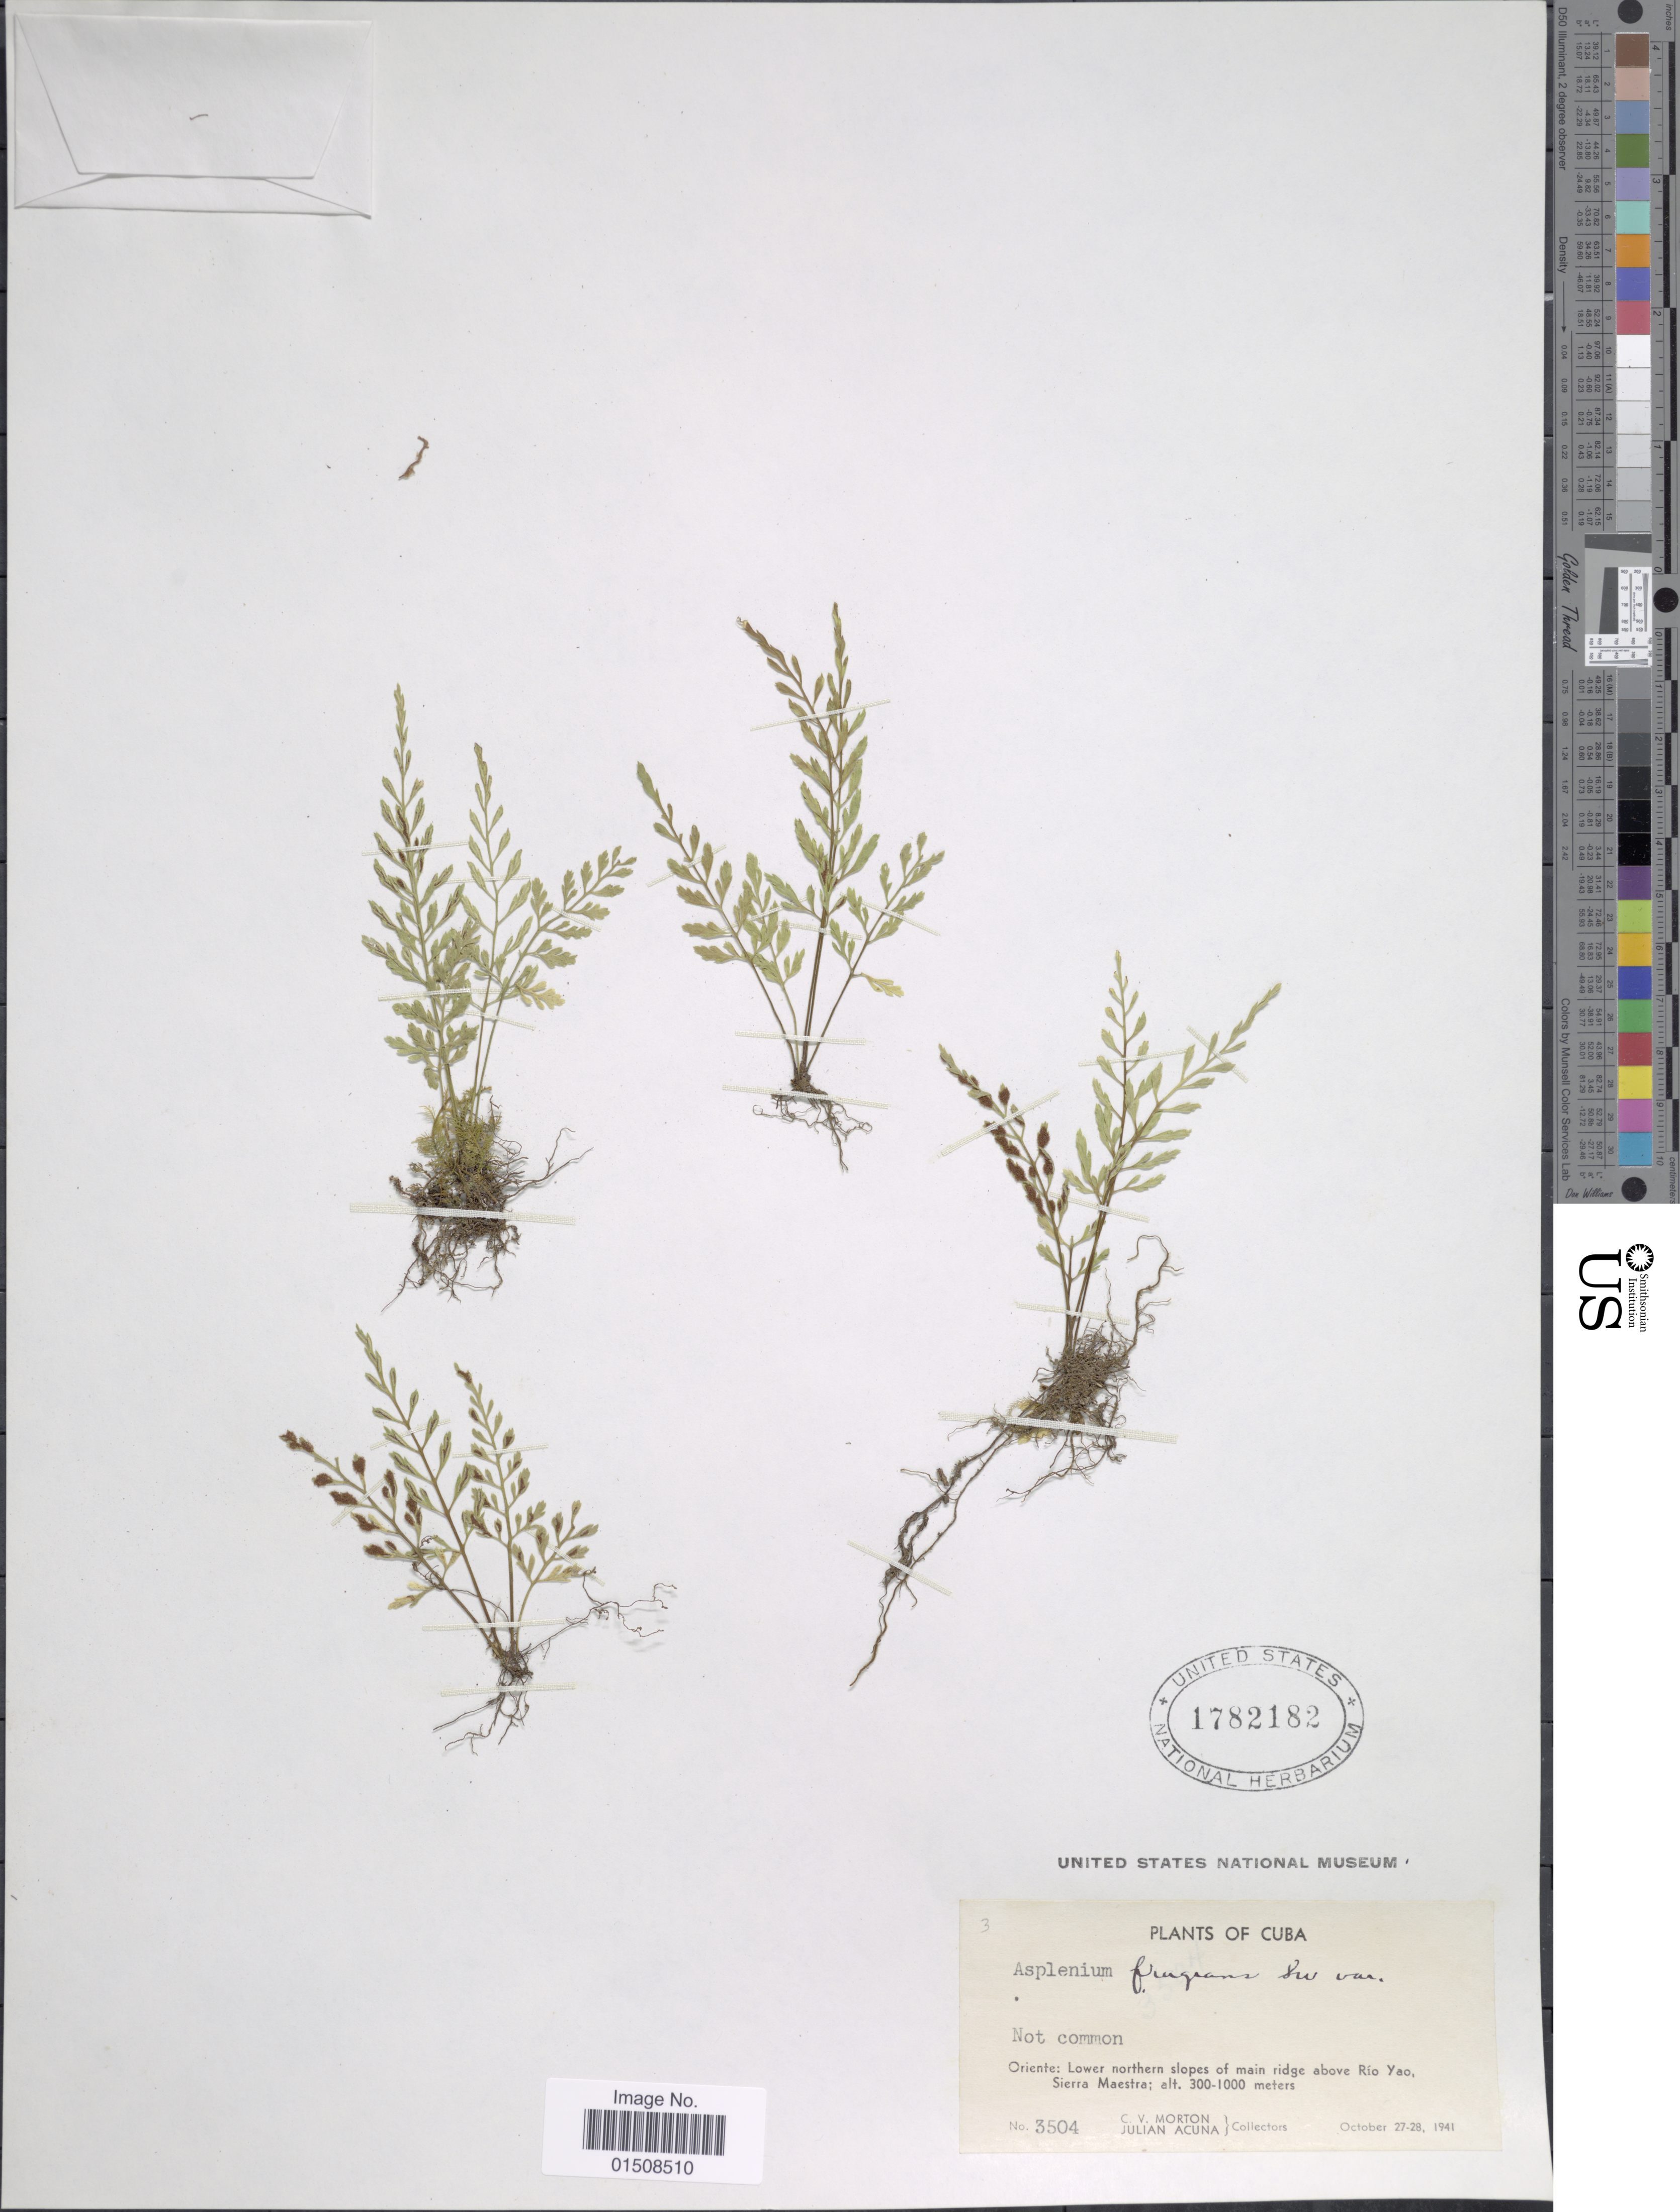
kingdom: Plantae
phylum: Tracheophyta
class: Polypodiopsida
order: Polypodiales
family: Aspleniaceae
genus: Asplenium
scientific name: Asplenium auritum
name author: Sw.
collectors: C. V. Morton & J. B. Acuña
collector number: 3504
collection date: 1941-10-27/1941-10-28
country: Cuba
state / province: Oriente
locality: Lower northern slopes of maind ridge above Rio Yao, Sierra Maestra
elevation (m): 300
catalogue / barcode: US 1782182